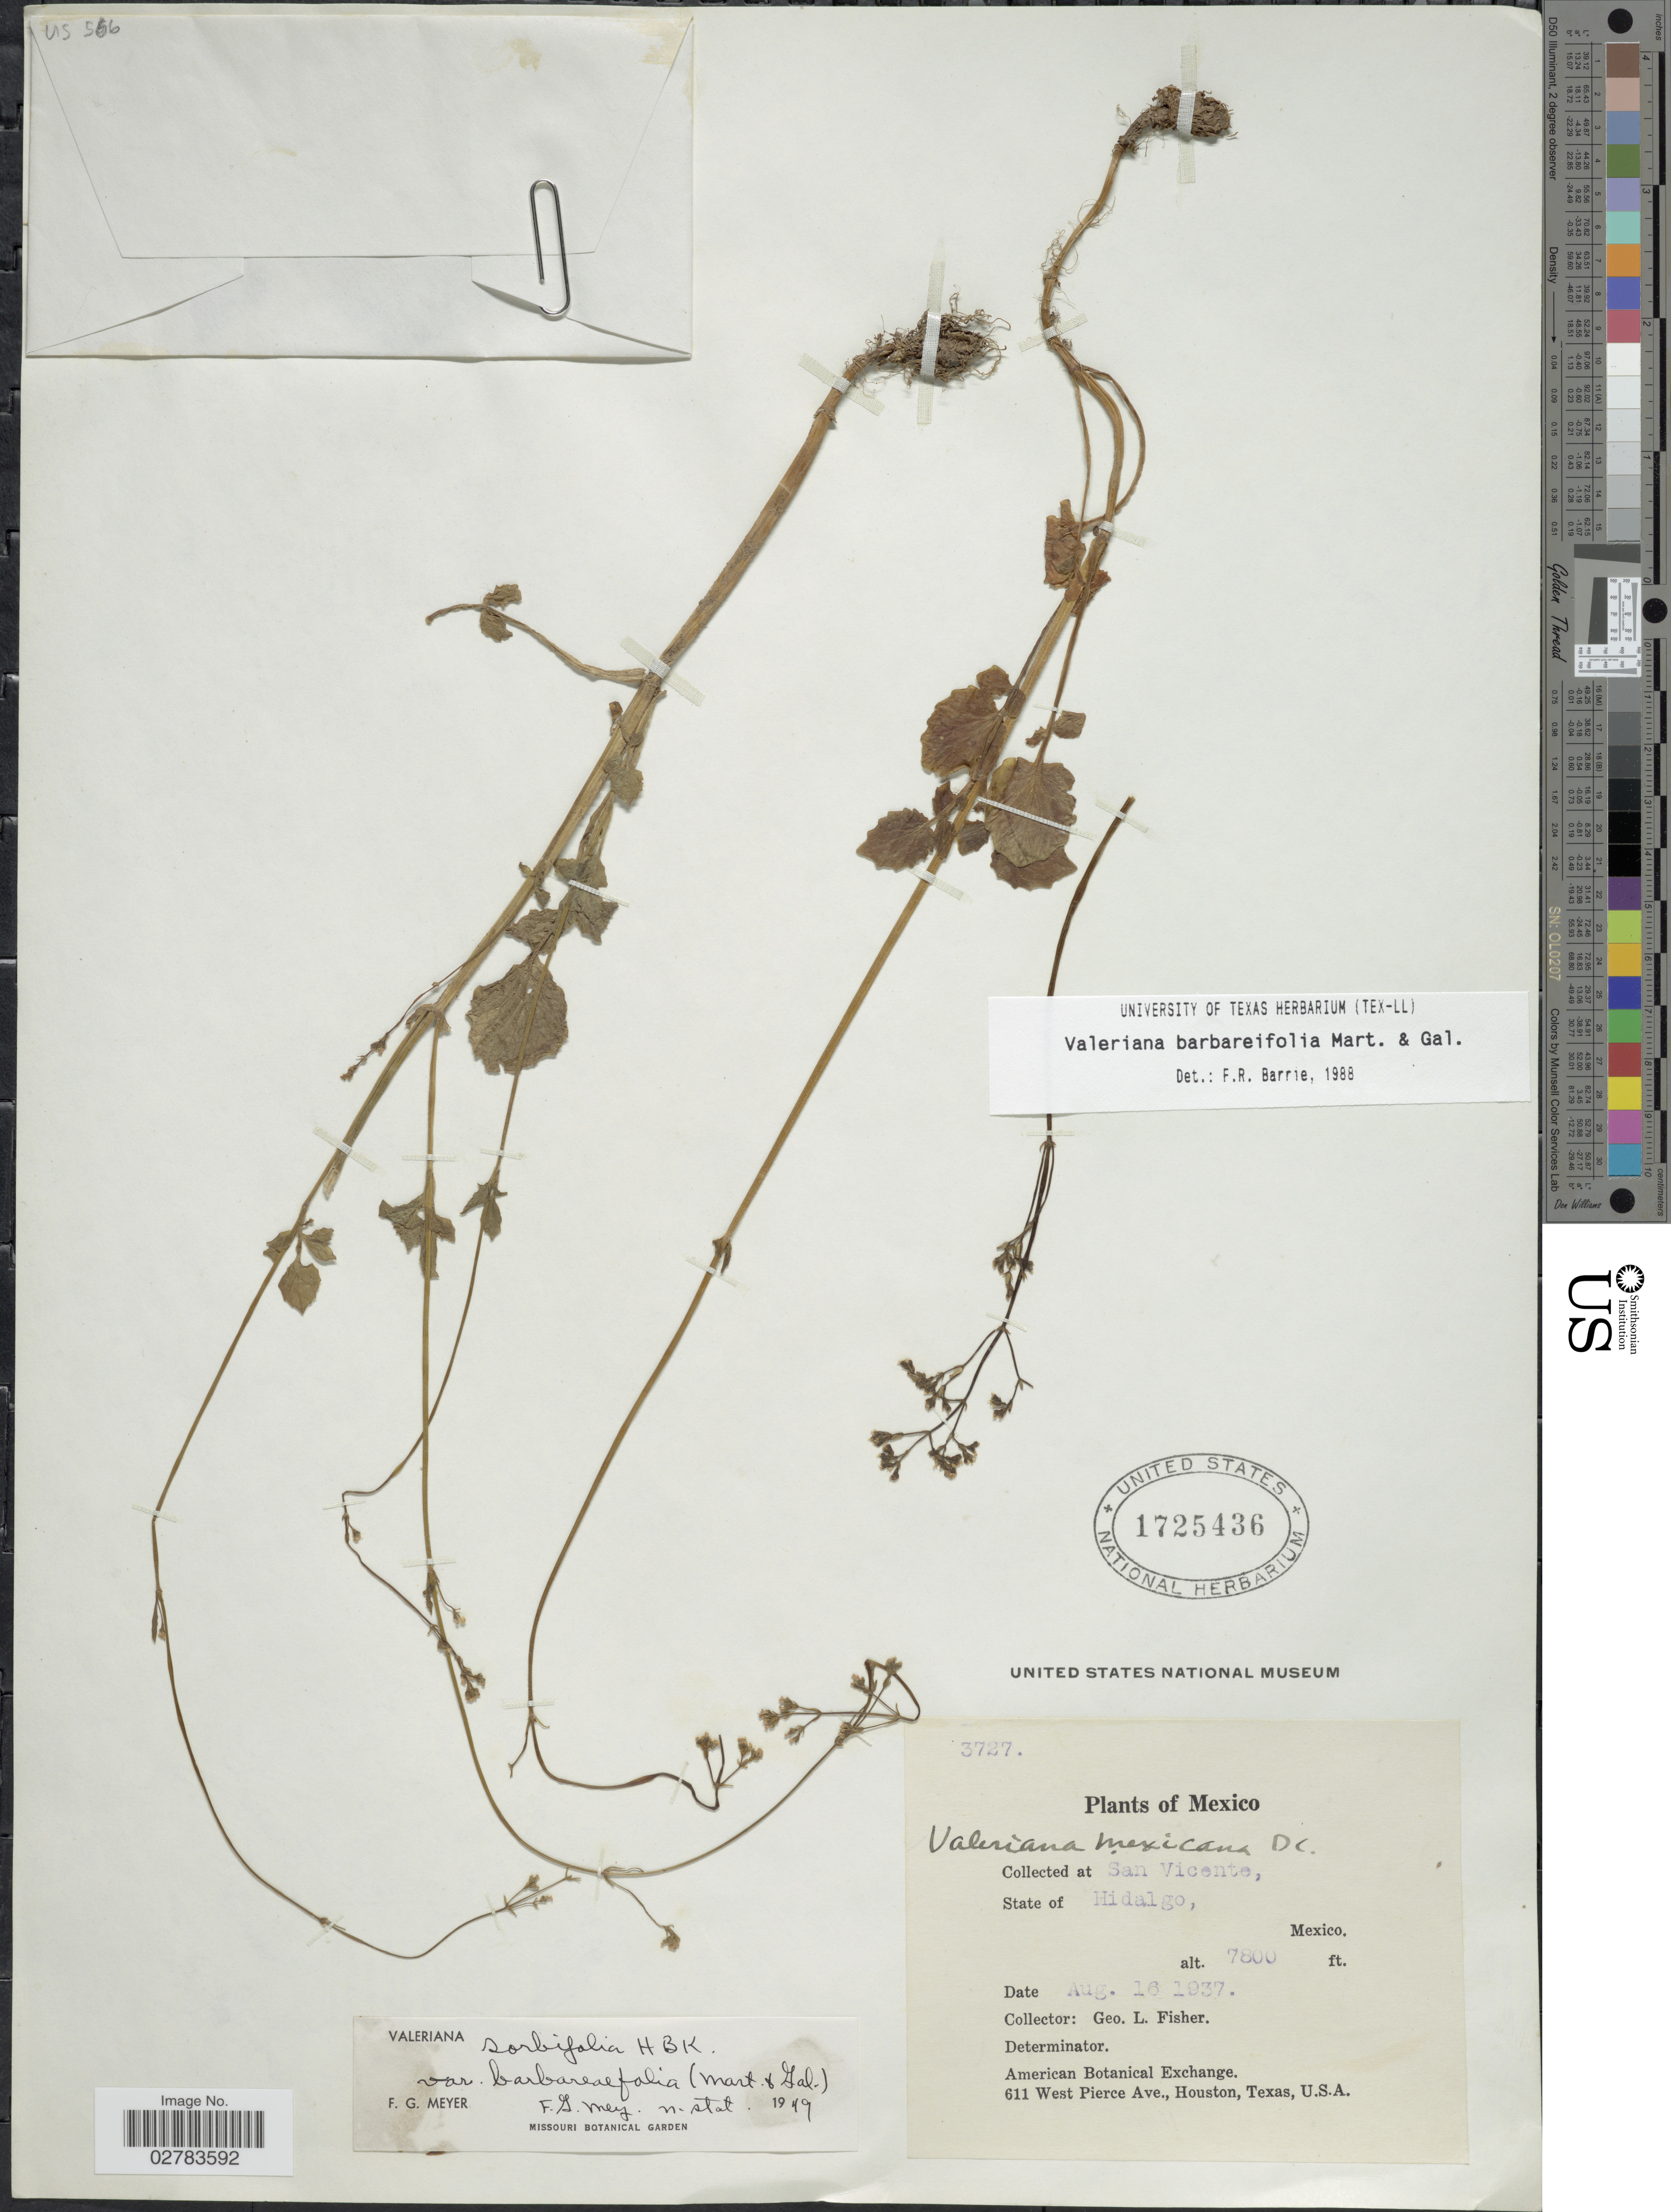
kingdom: Plantae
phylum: Tracheophyta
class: Magnoliopsida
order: Dipsacales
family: Caprifoliaceae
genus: Valeriana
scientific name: Valeriana barbareifolia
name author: M. Martens & Galeotti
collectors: G. L. Fisher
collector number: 3727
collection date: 1937-08-16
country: Mexico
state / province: Hidalgo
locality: San Vicente.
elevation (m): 2377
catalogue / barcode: US 1725436